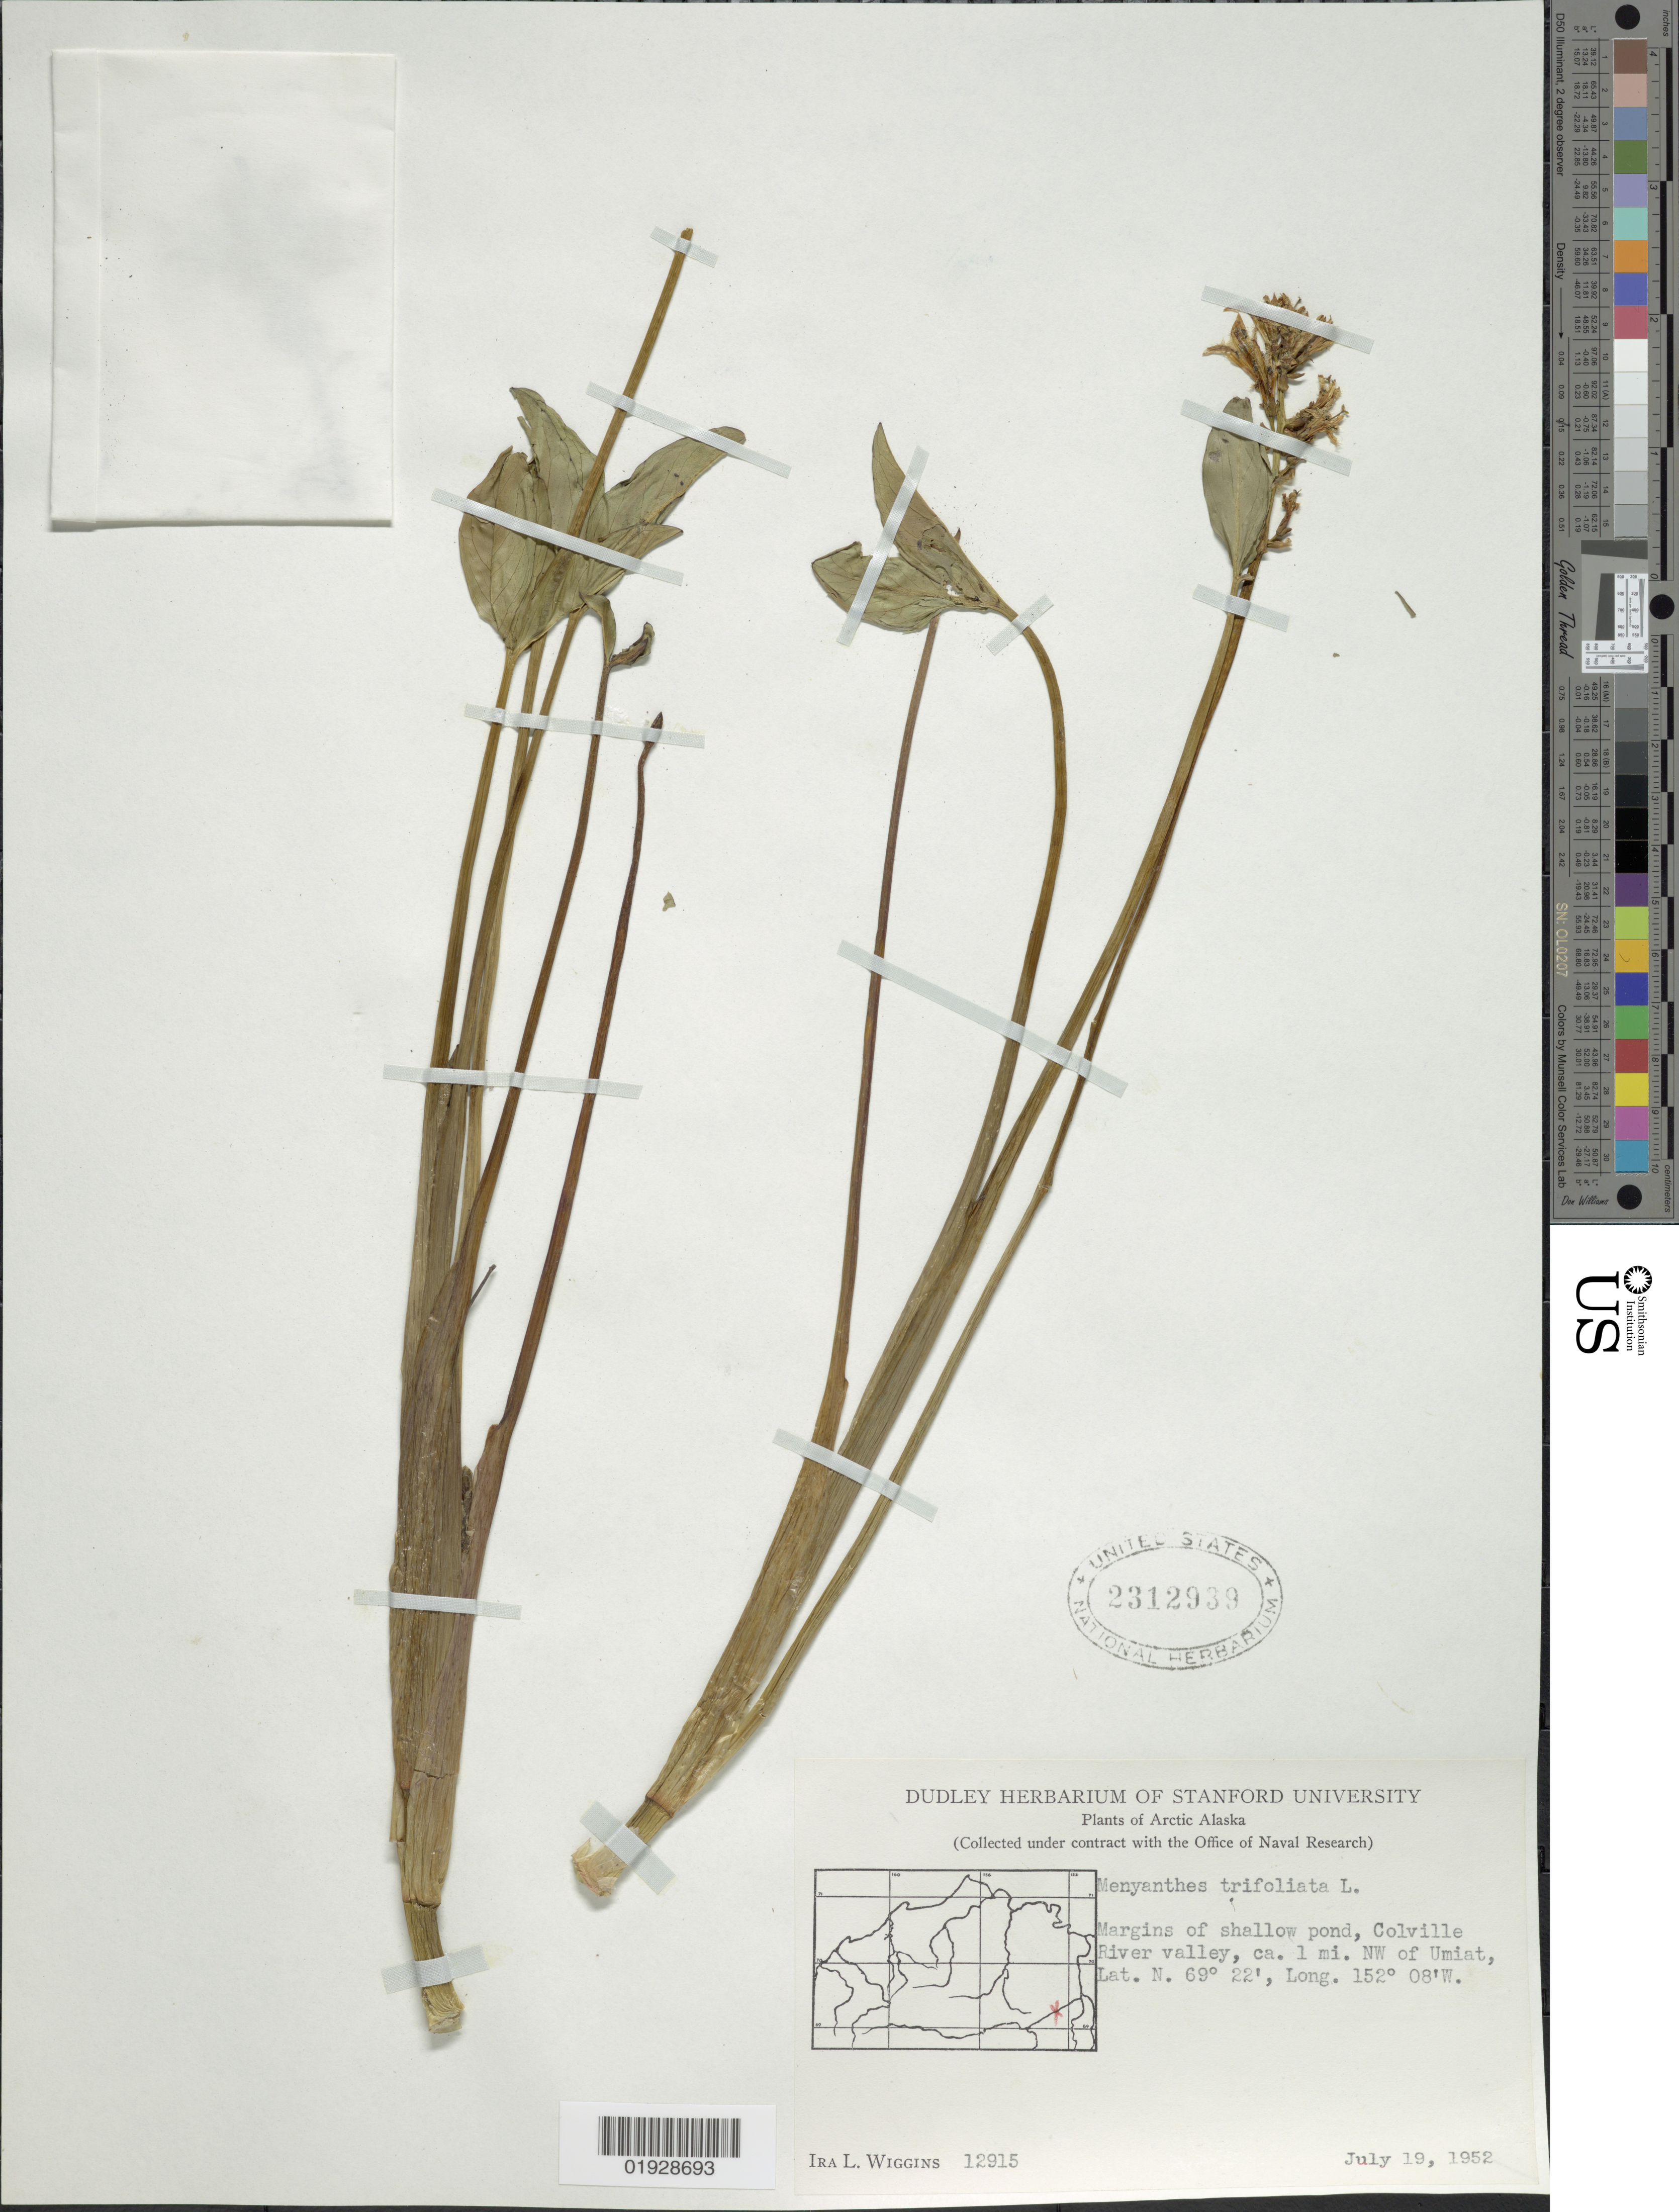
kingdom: Plantae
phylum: Tracheophyta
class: Magnoliopsida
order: Asterales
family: Menyanthaceae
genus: Menyanthes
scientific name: Menyanthes trifoliata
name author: L.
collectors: I. L. Wiggins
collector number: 12915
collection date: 1952-07-19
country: United States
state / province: Alaska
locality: Arctic Alaska. Colville River valley, ca. 1 mi. NW of Umiat.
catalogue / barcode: US 2312939